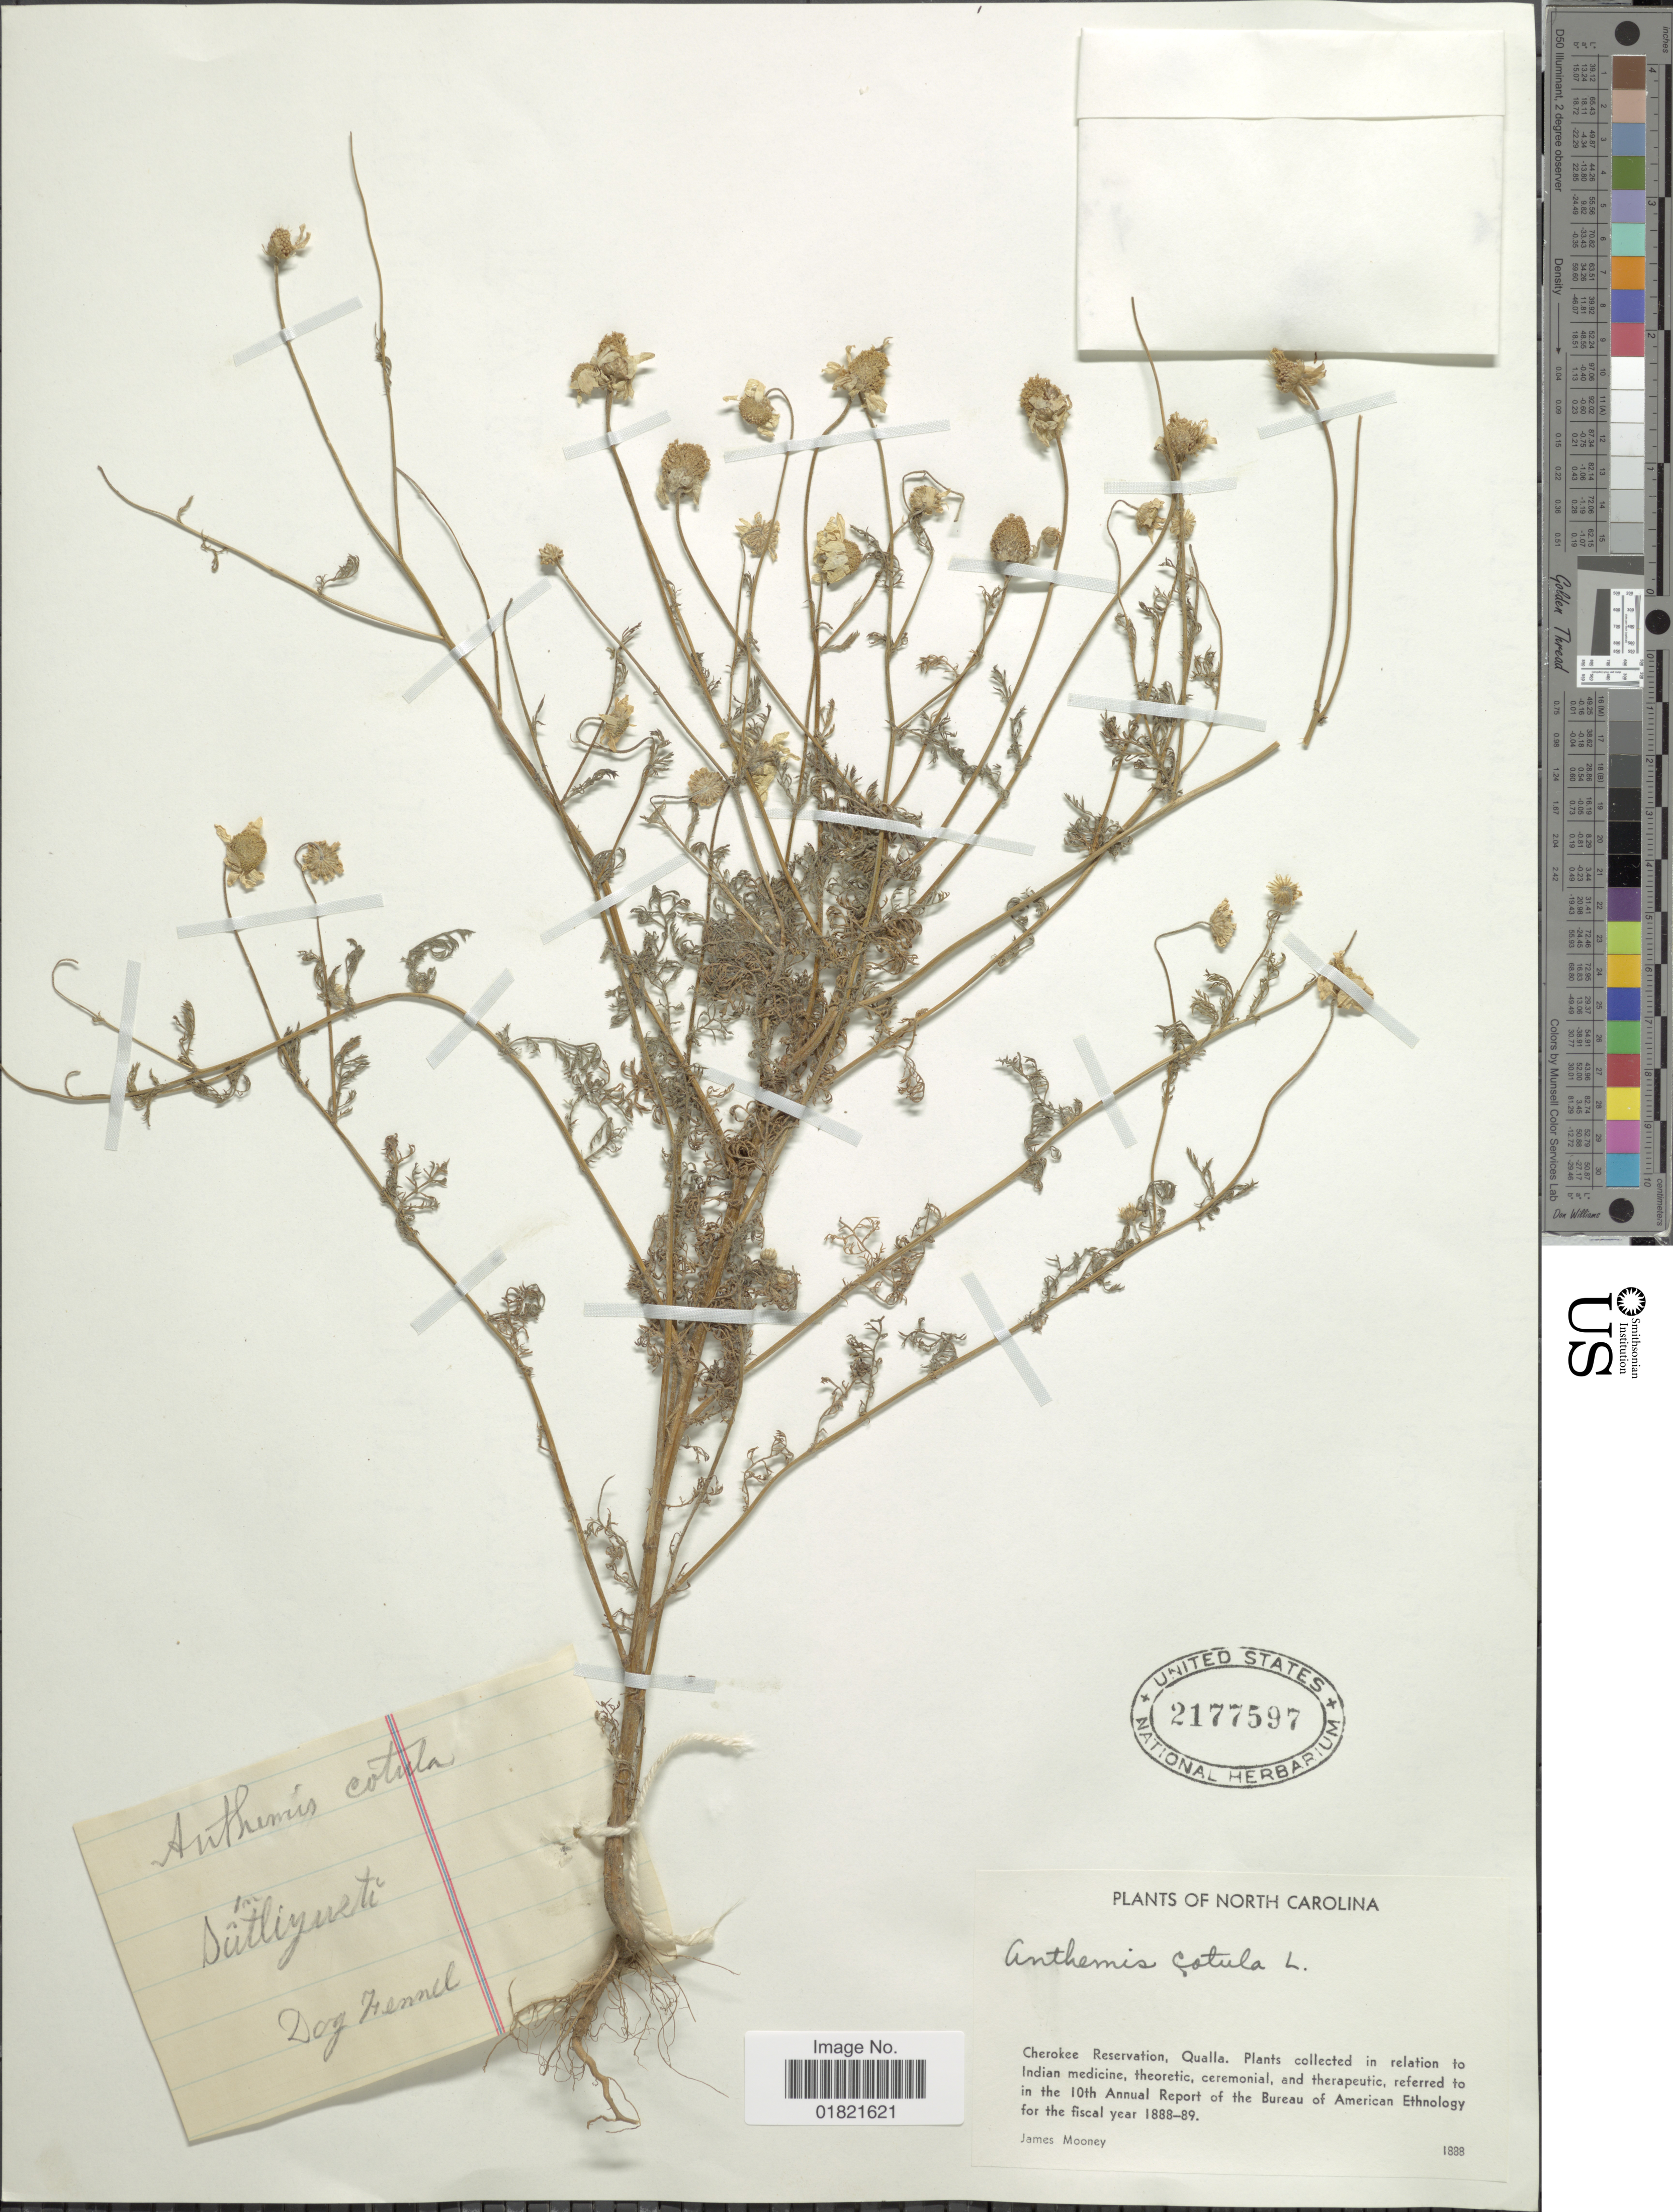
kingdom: Plantae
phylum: Tracheophyta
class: Magnoliopsida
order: Asterales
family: Asteraceae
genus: Anthemis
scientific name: Anthemis cotula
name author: L.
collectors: J. Mooney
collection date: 1888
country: United States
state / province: North Carolina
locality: Cherokee Reservation, Qualla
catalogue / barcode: US 2177597